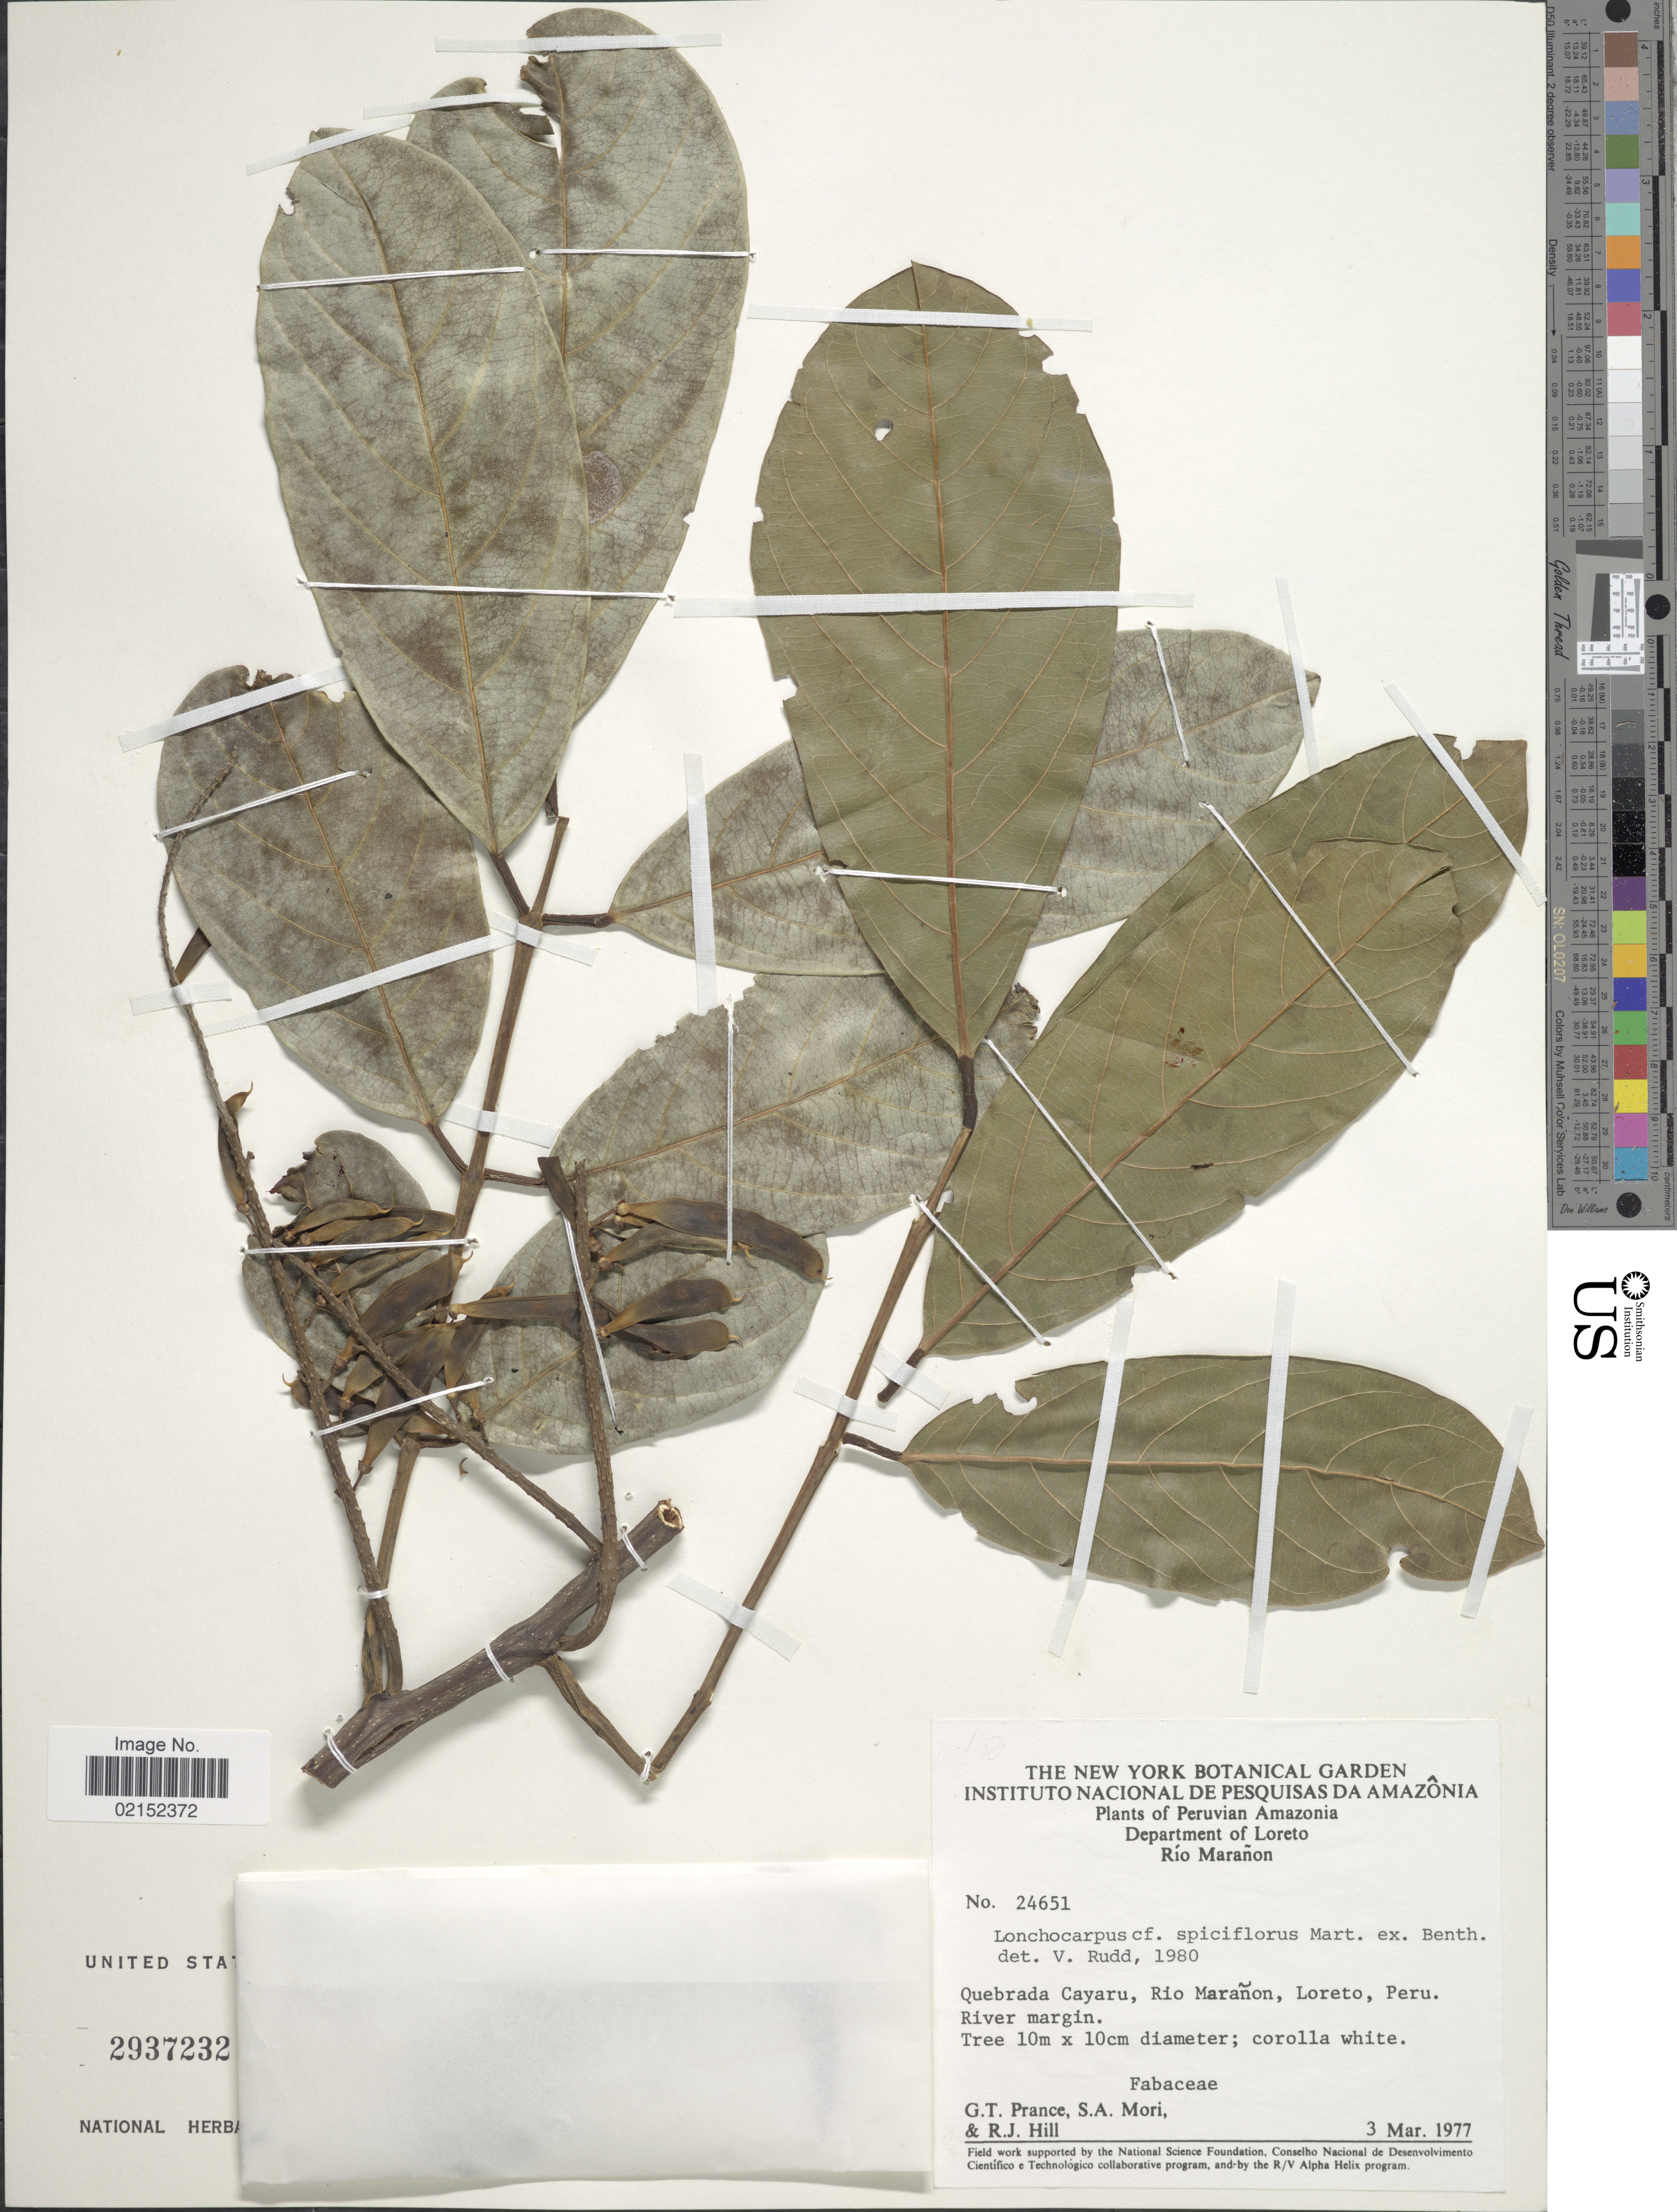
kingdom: Plantae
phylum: Tracheophyta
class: Magnoliopsida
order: Fabales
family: Fabaceae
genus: Lonchocarpus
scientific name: Lonchocarpus spiciflorus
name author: Mart. ex Benth.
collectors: G. T. Prance, S. Mori & R. J. Hill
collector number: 24651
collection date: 1977-03-03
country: Peru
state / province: Loreto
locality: Peruvian Amazonia, Rio Maranon, Quebrada Cayaru, Rio Maranon, Loreto, river margin.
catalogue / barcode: US 2937232